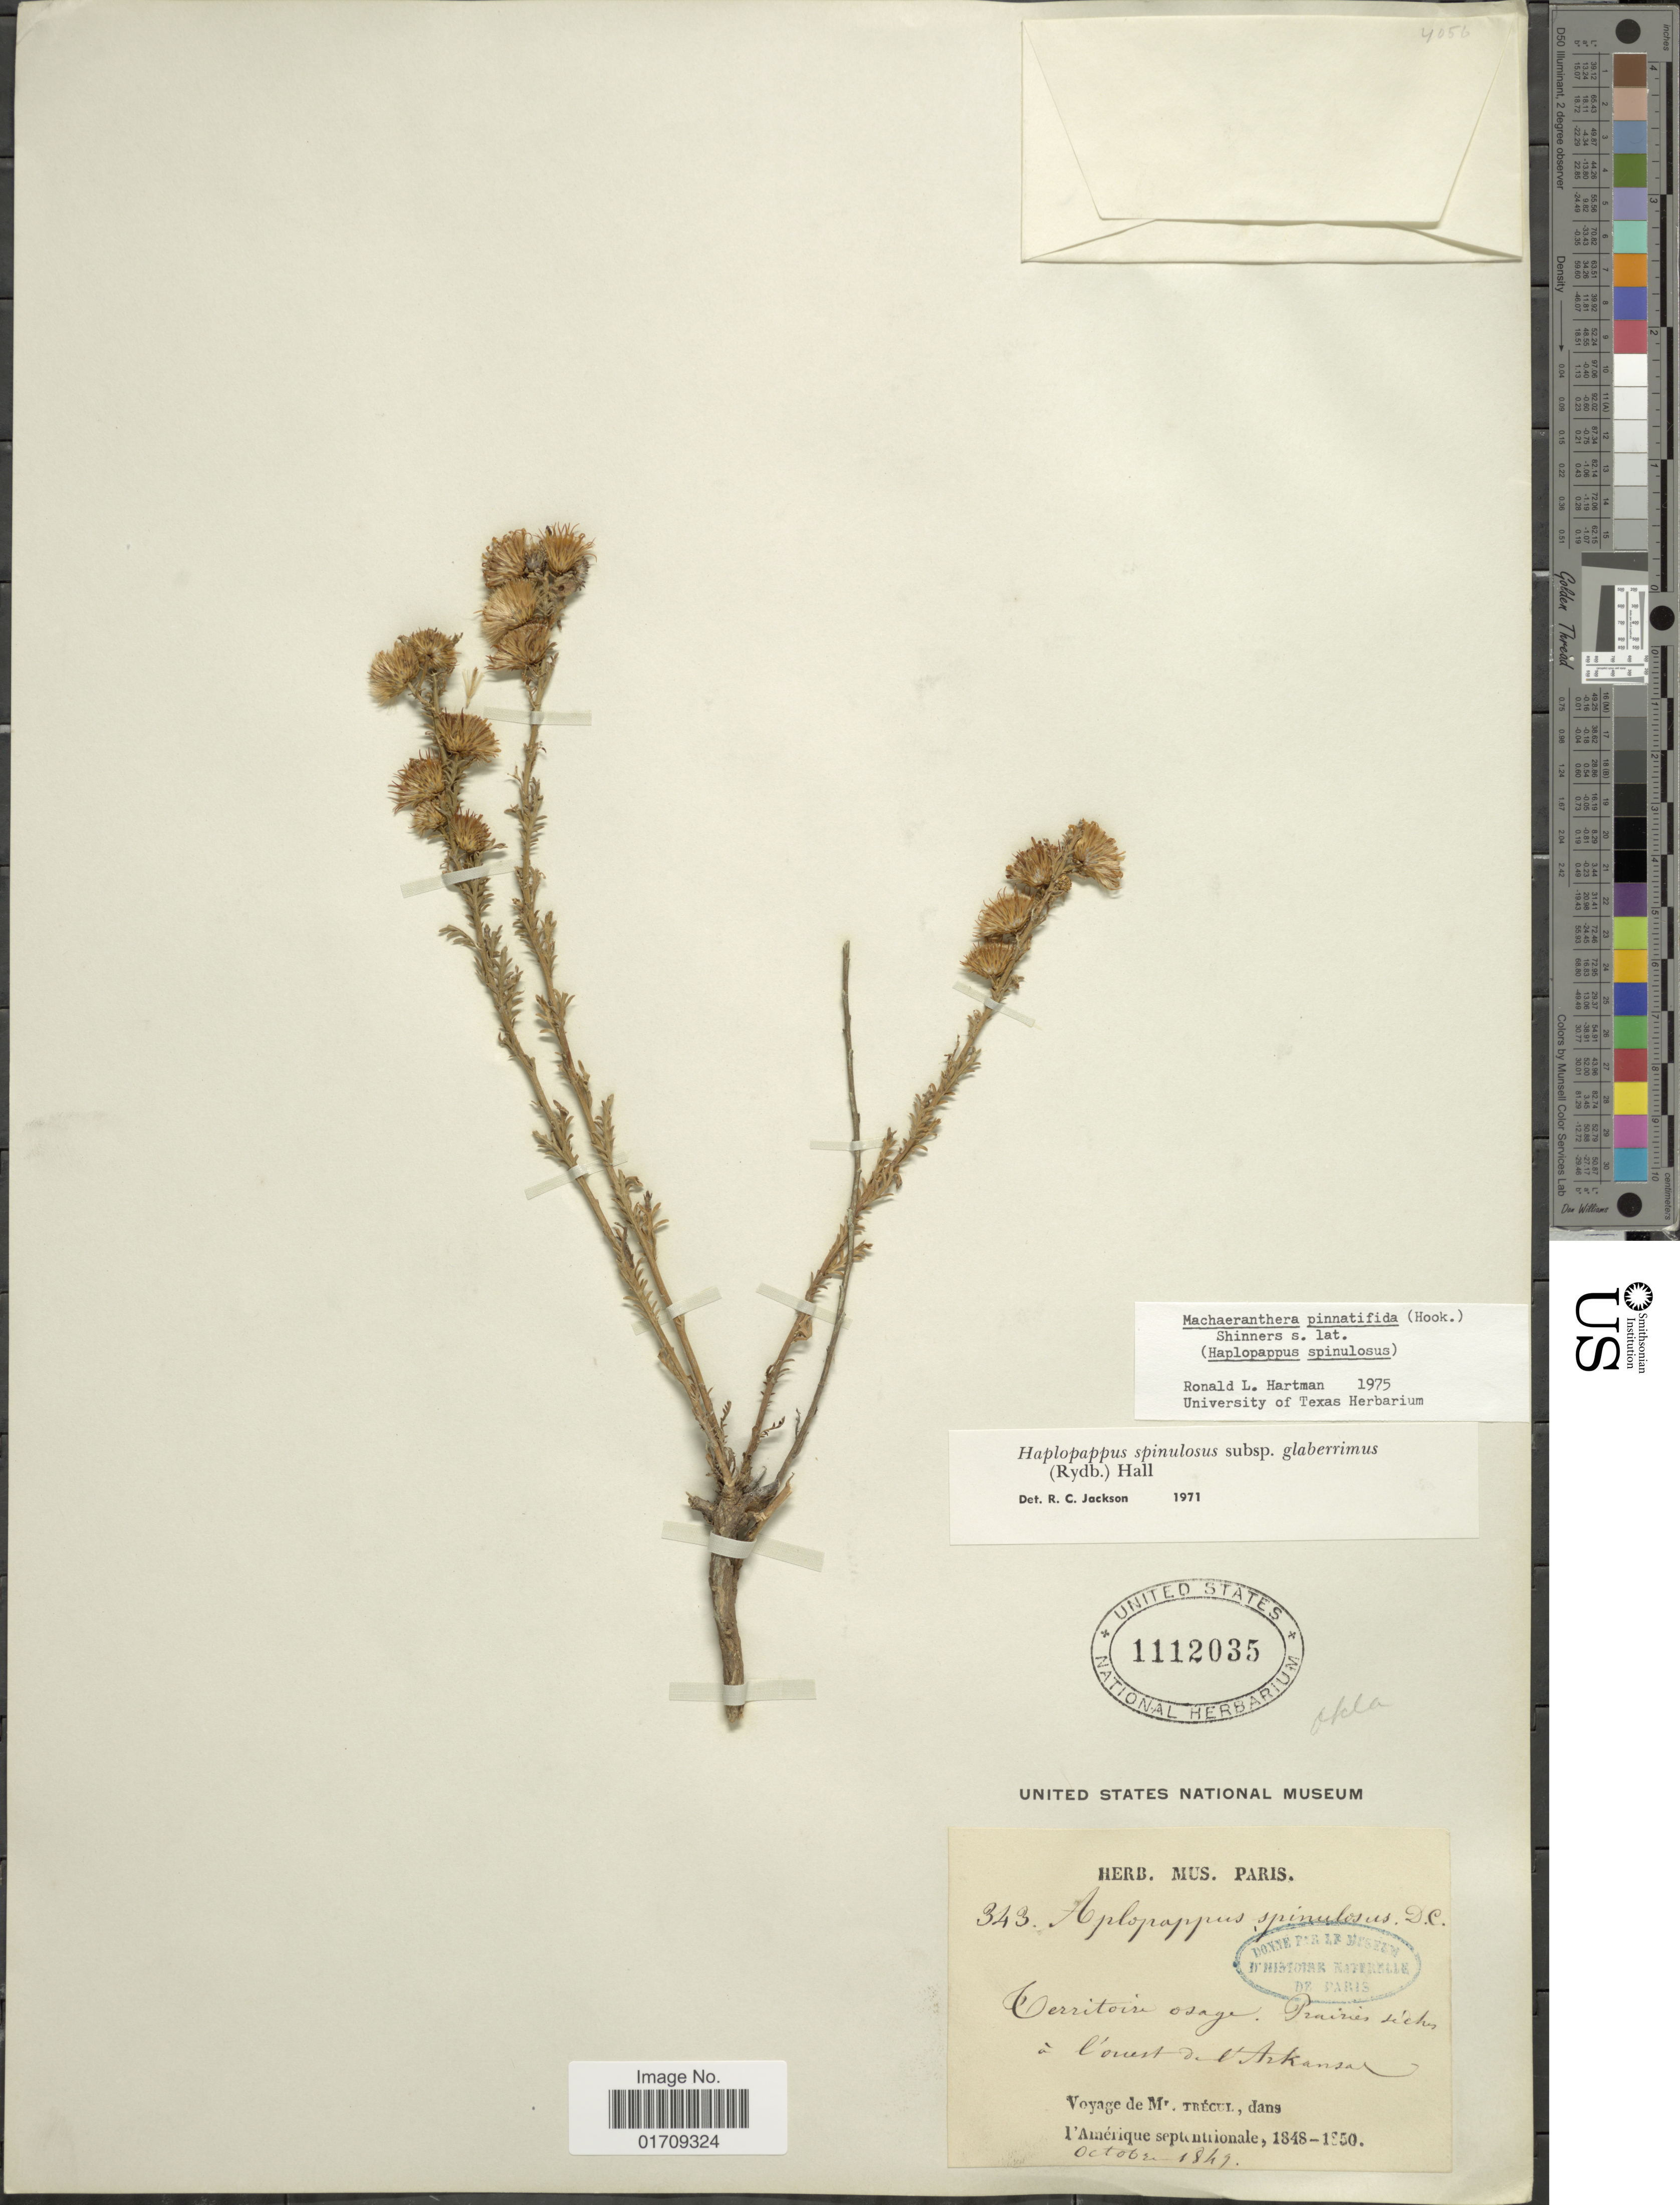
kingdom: Plantae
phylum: Tracheophyta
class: Magnoliopsida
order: Asterales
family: Asteraceae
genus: Machaeranthera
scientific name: Machaeranthera pinnatifida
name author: (Hook.) Shinners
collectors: A. Trécul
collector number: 343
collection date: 1847-10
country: United States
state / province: Arkansas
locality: C'ouest de l'Arkansas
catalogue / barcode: US 1112035